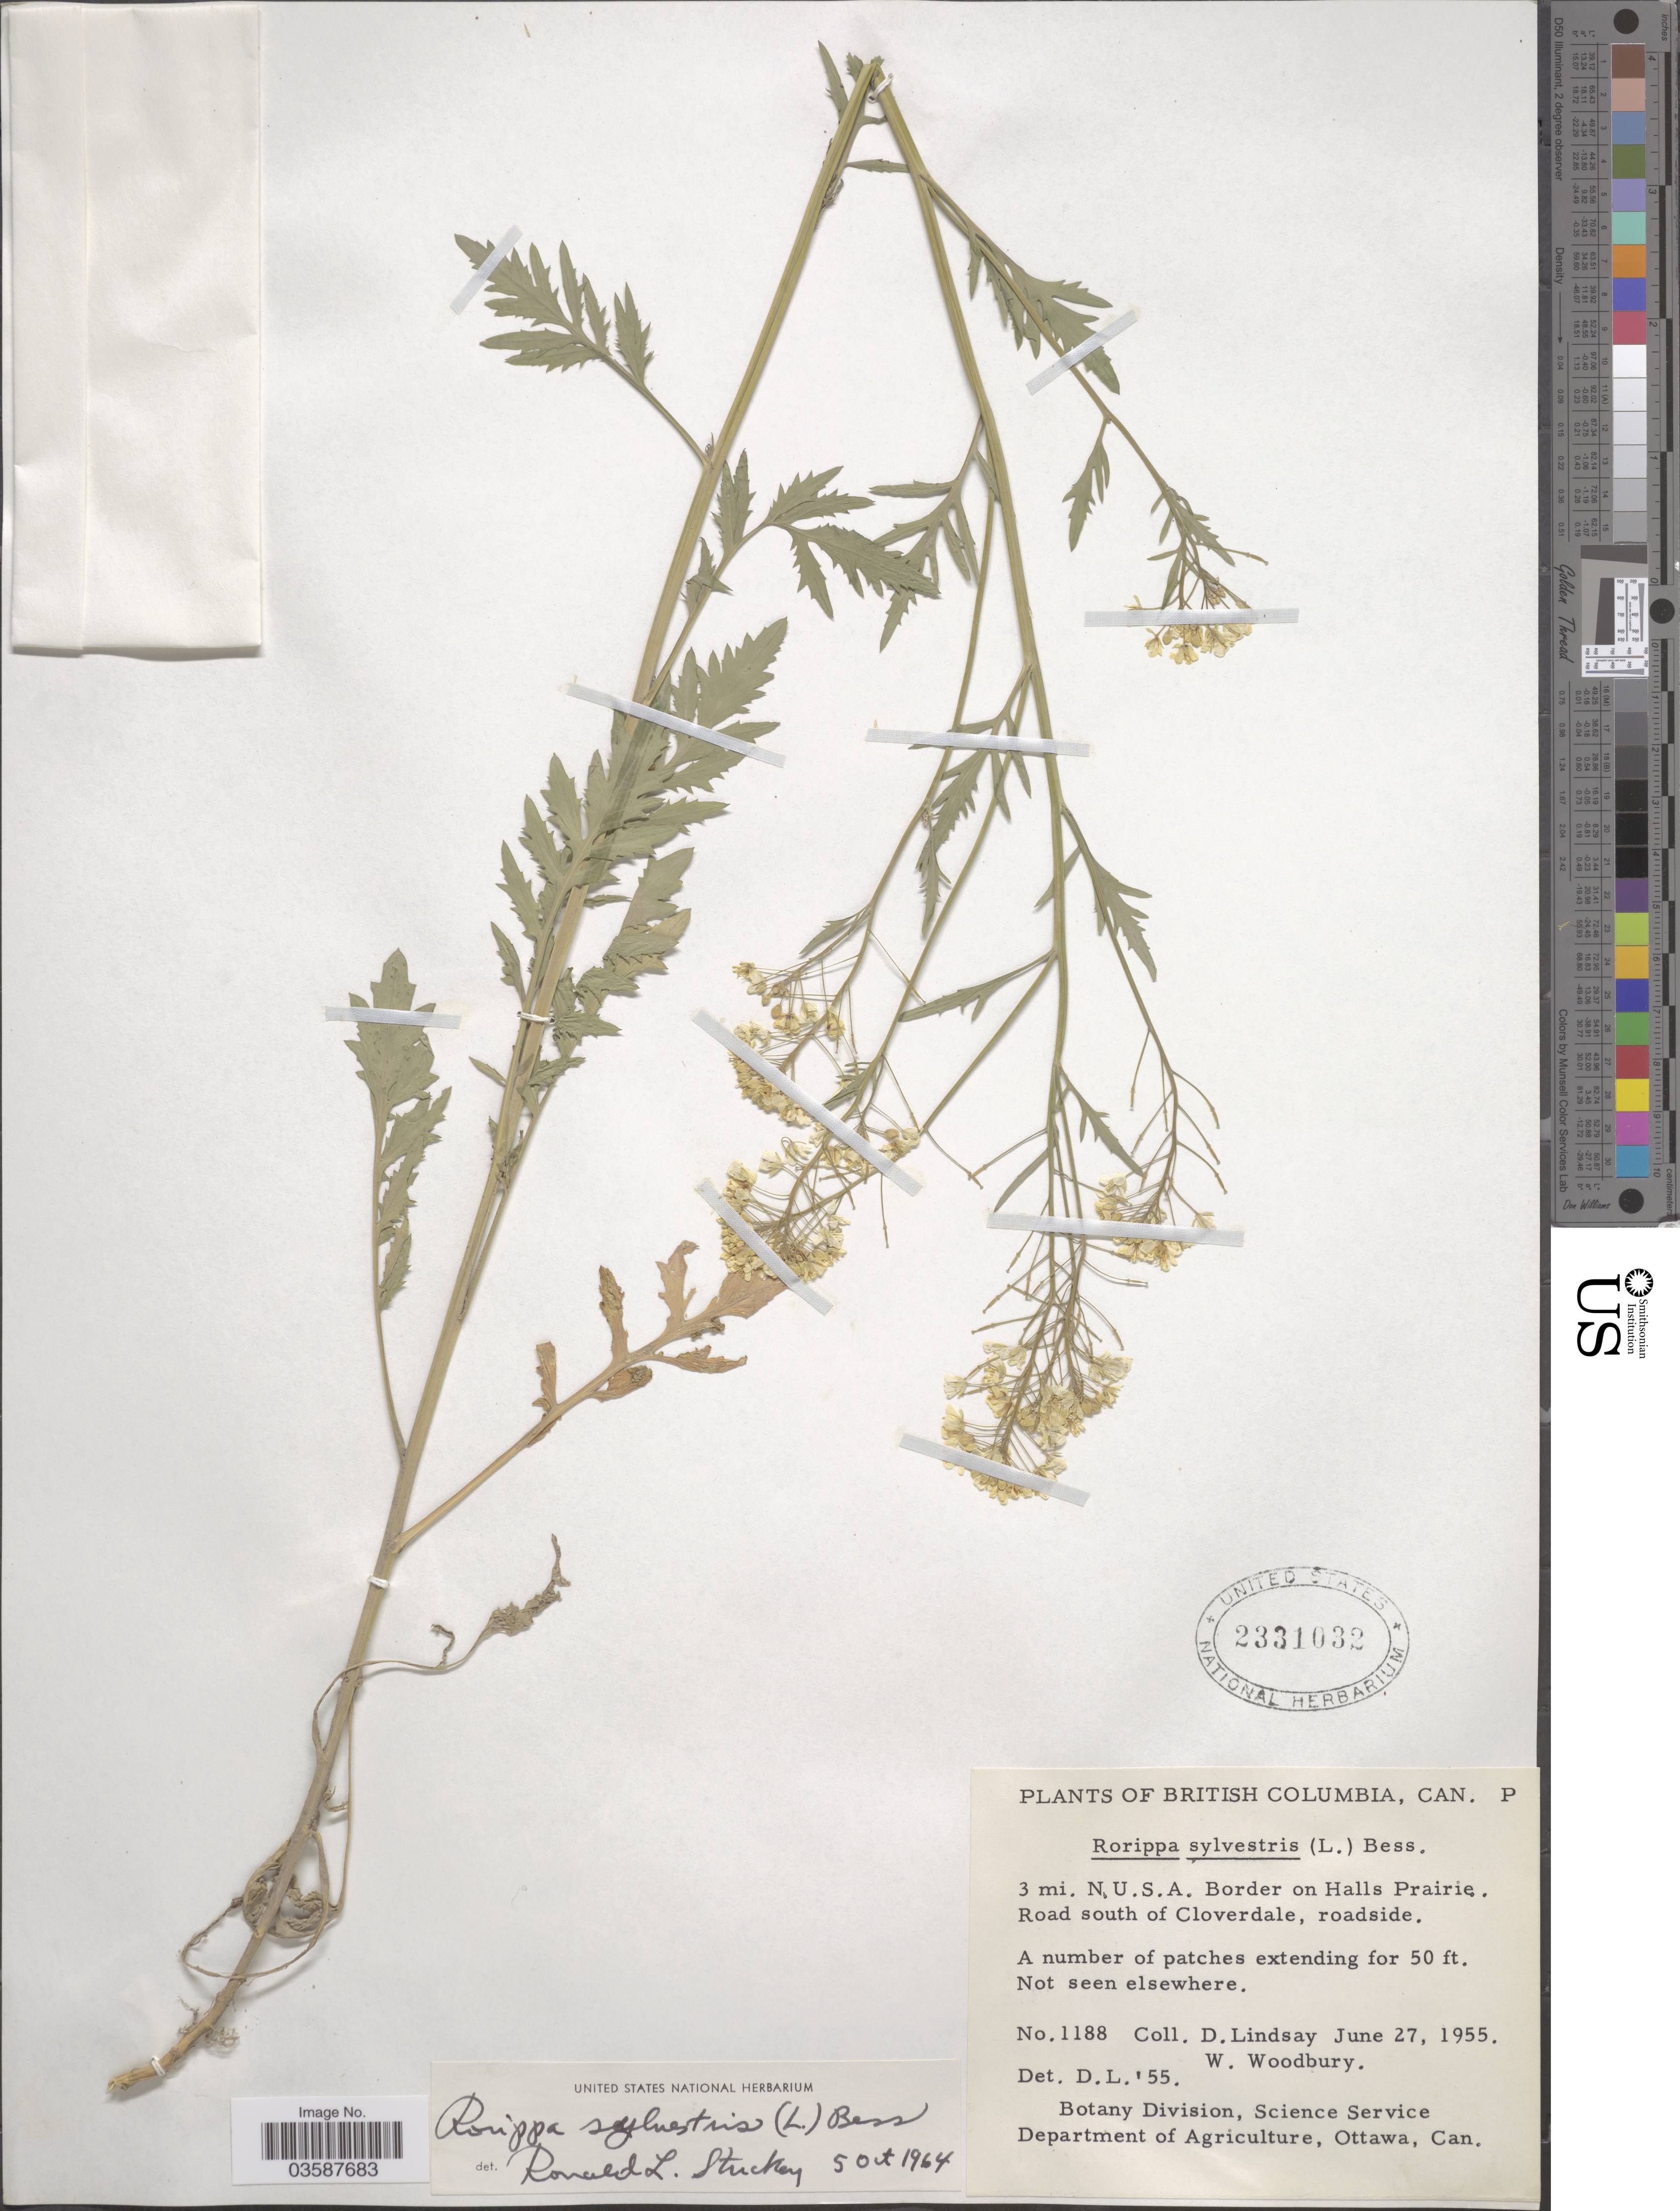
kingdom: Plantae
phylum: Tracheophyta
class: Magnoliopsida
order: Brassicales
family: Brassicaceae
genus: Rorippa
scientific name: Rorippa sylvestris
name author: (L.) Besser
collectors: D. C. Lindsay & W. Woodbury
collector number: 1188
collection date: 1955-06-27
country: Canada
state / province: British Columbia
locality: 3 mi. N. U.S.A. Border on Halls Prairie. Road south of Cloverdale, roadside.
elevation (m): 15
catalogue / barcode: US 2331032